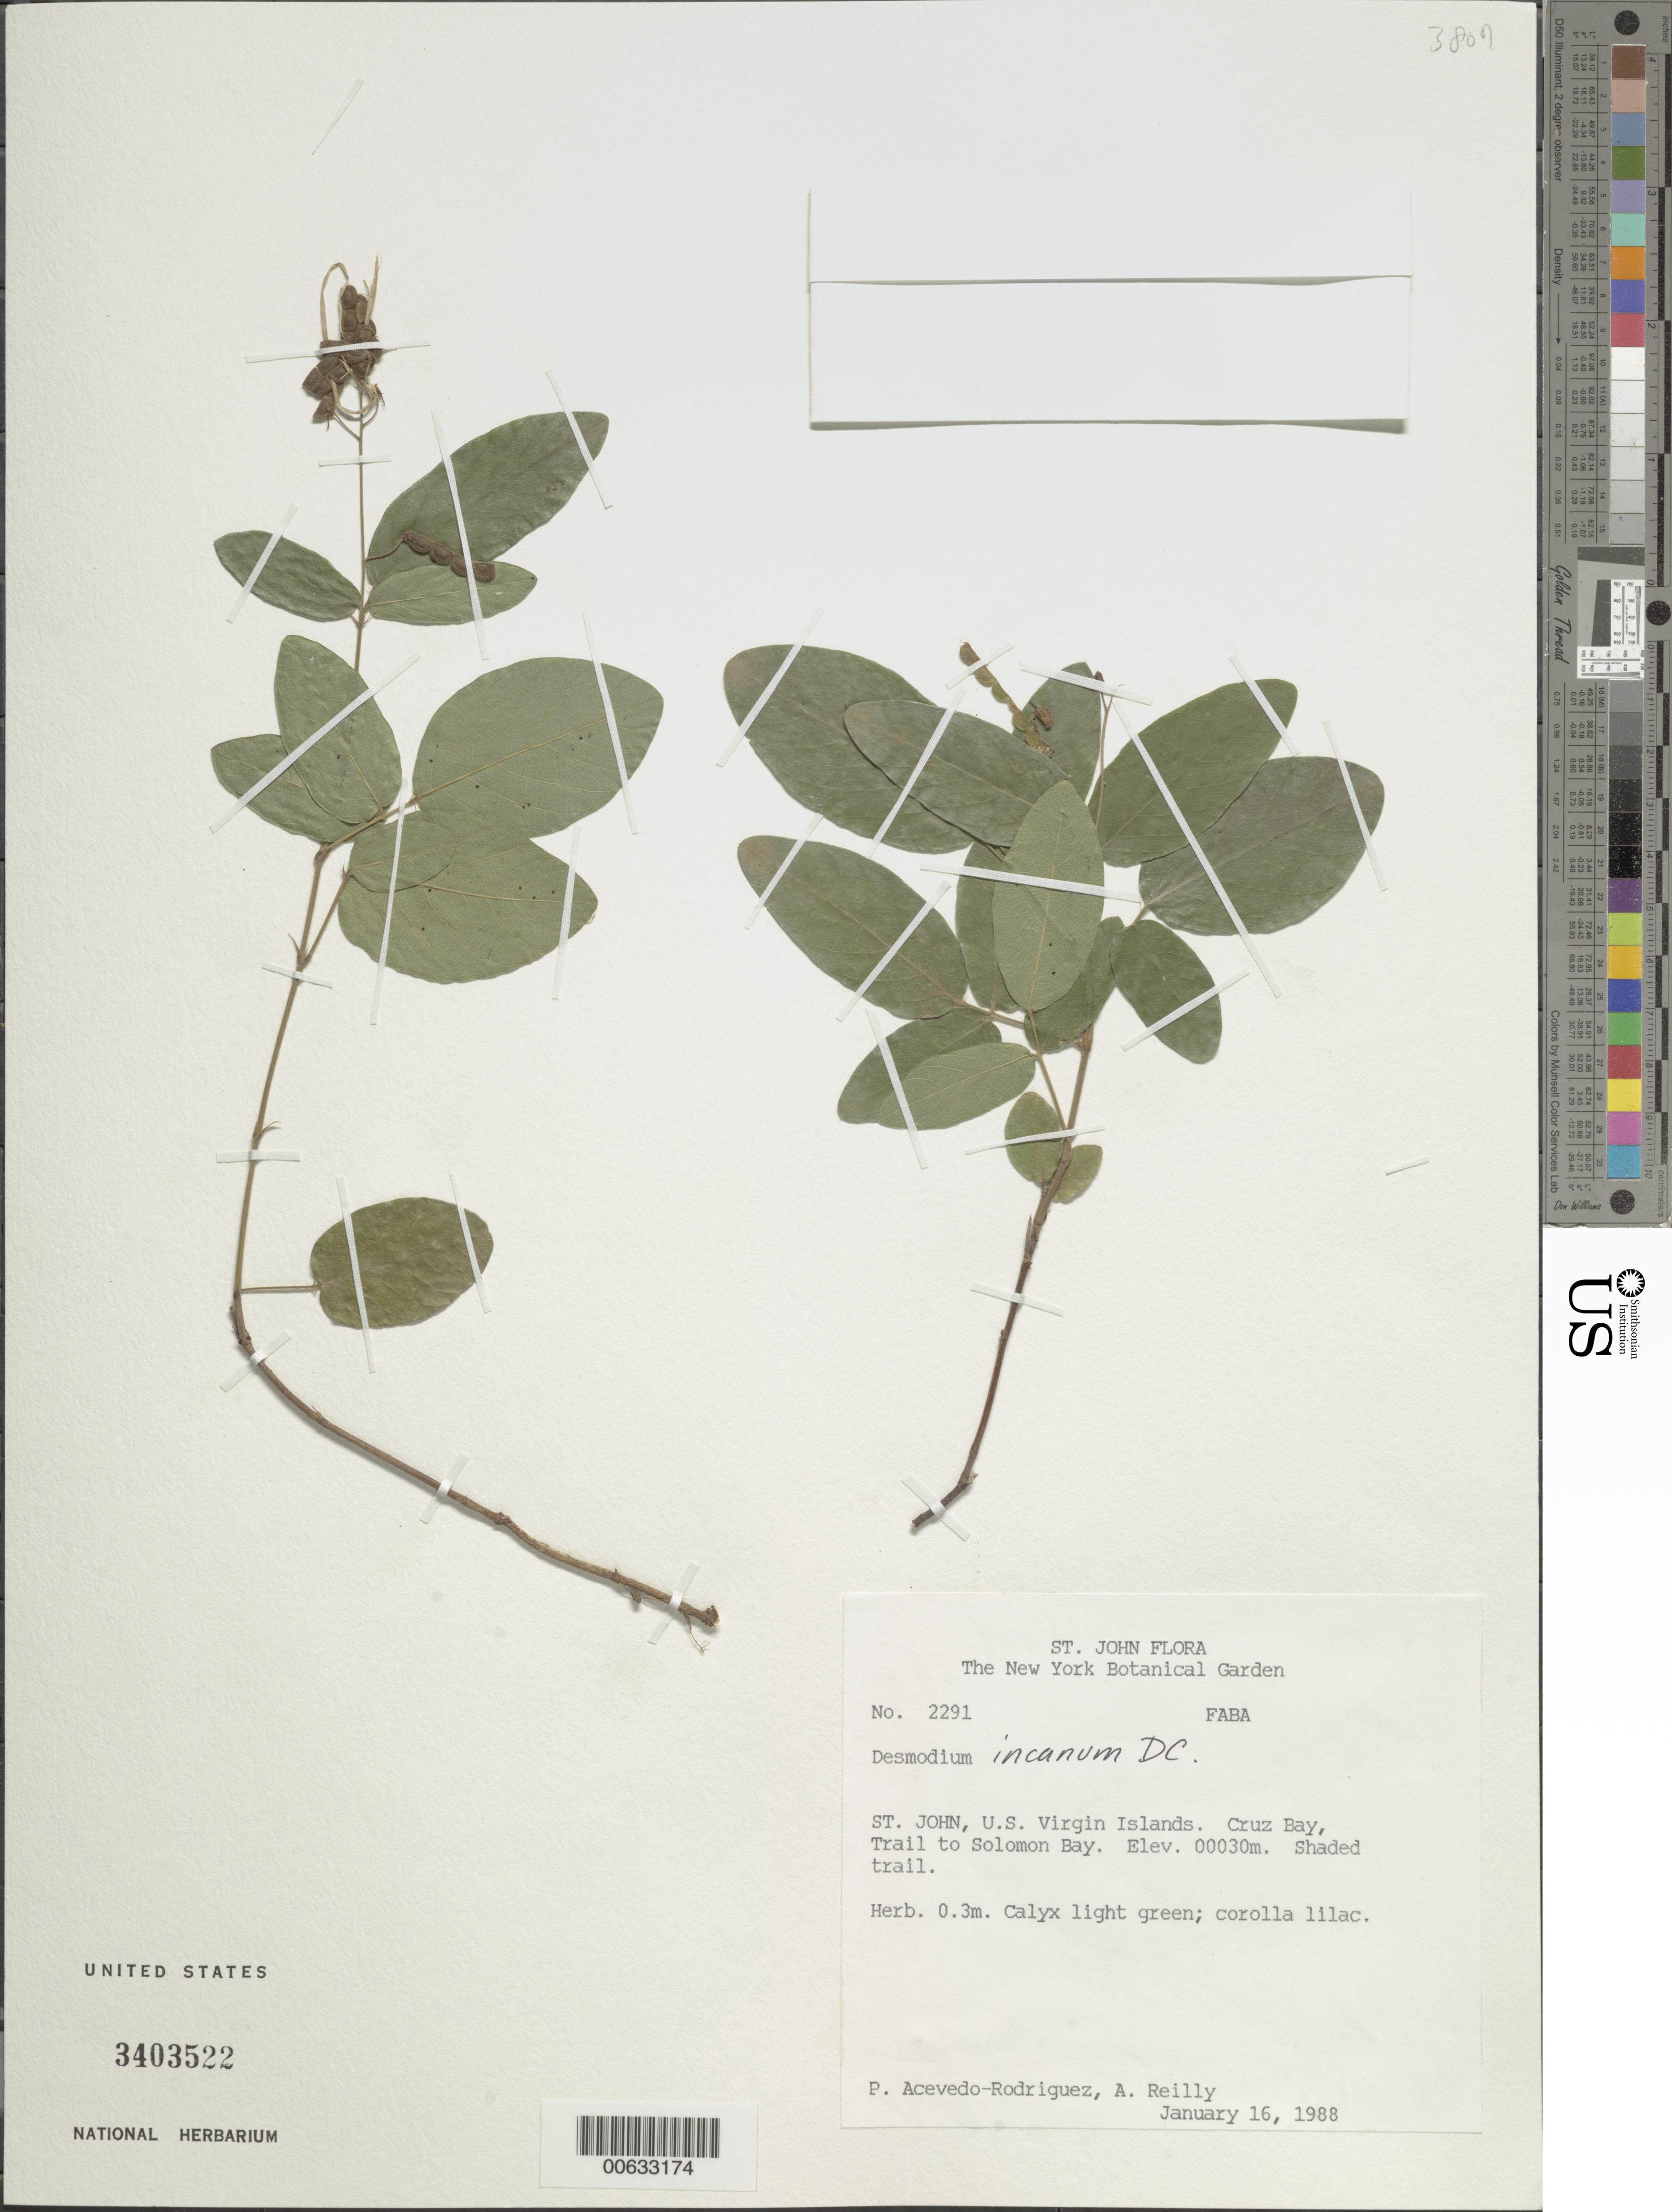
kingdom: Plantae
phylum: Tracheophyta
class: Magnoliopsida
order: Fabales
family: Fabaceae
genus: Desmodium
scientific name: Desmodium incanum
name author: (Sw.) DC.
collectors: P. Acevedo-Rodr.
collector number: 2291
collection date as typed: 16 Jan 1988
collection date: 1988-01-16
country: U.S. Virgin Islands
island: St. John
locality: Cruz Bay Quarter; trail to Solomon Beach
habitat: Shaded trail.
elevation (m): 30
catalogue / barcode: US 3403522